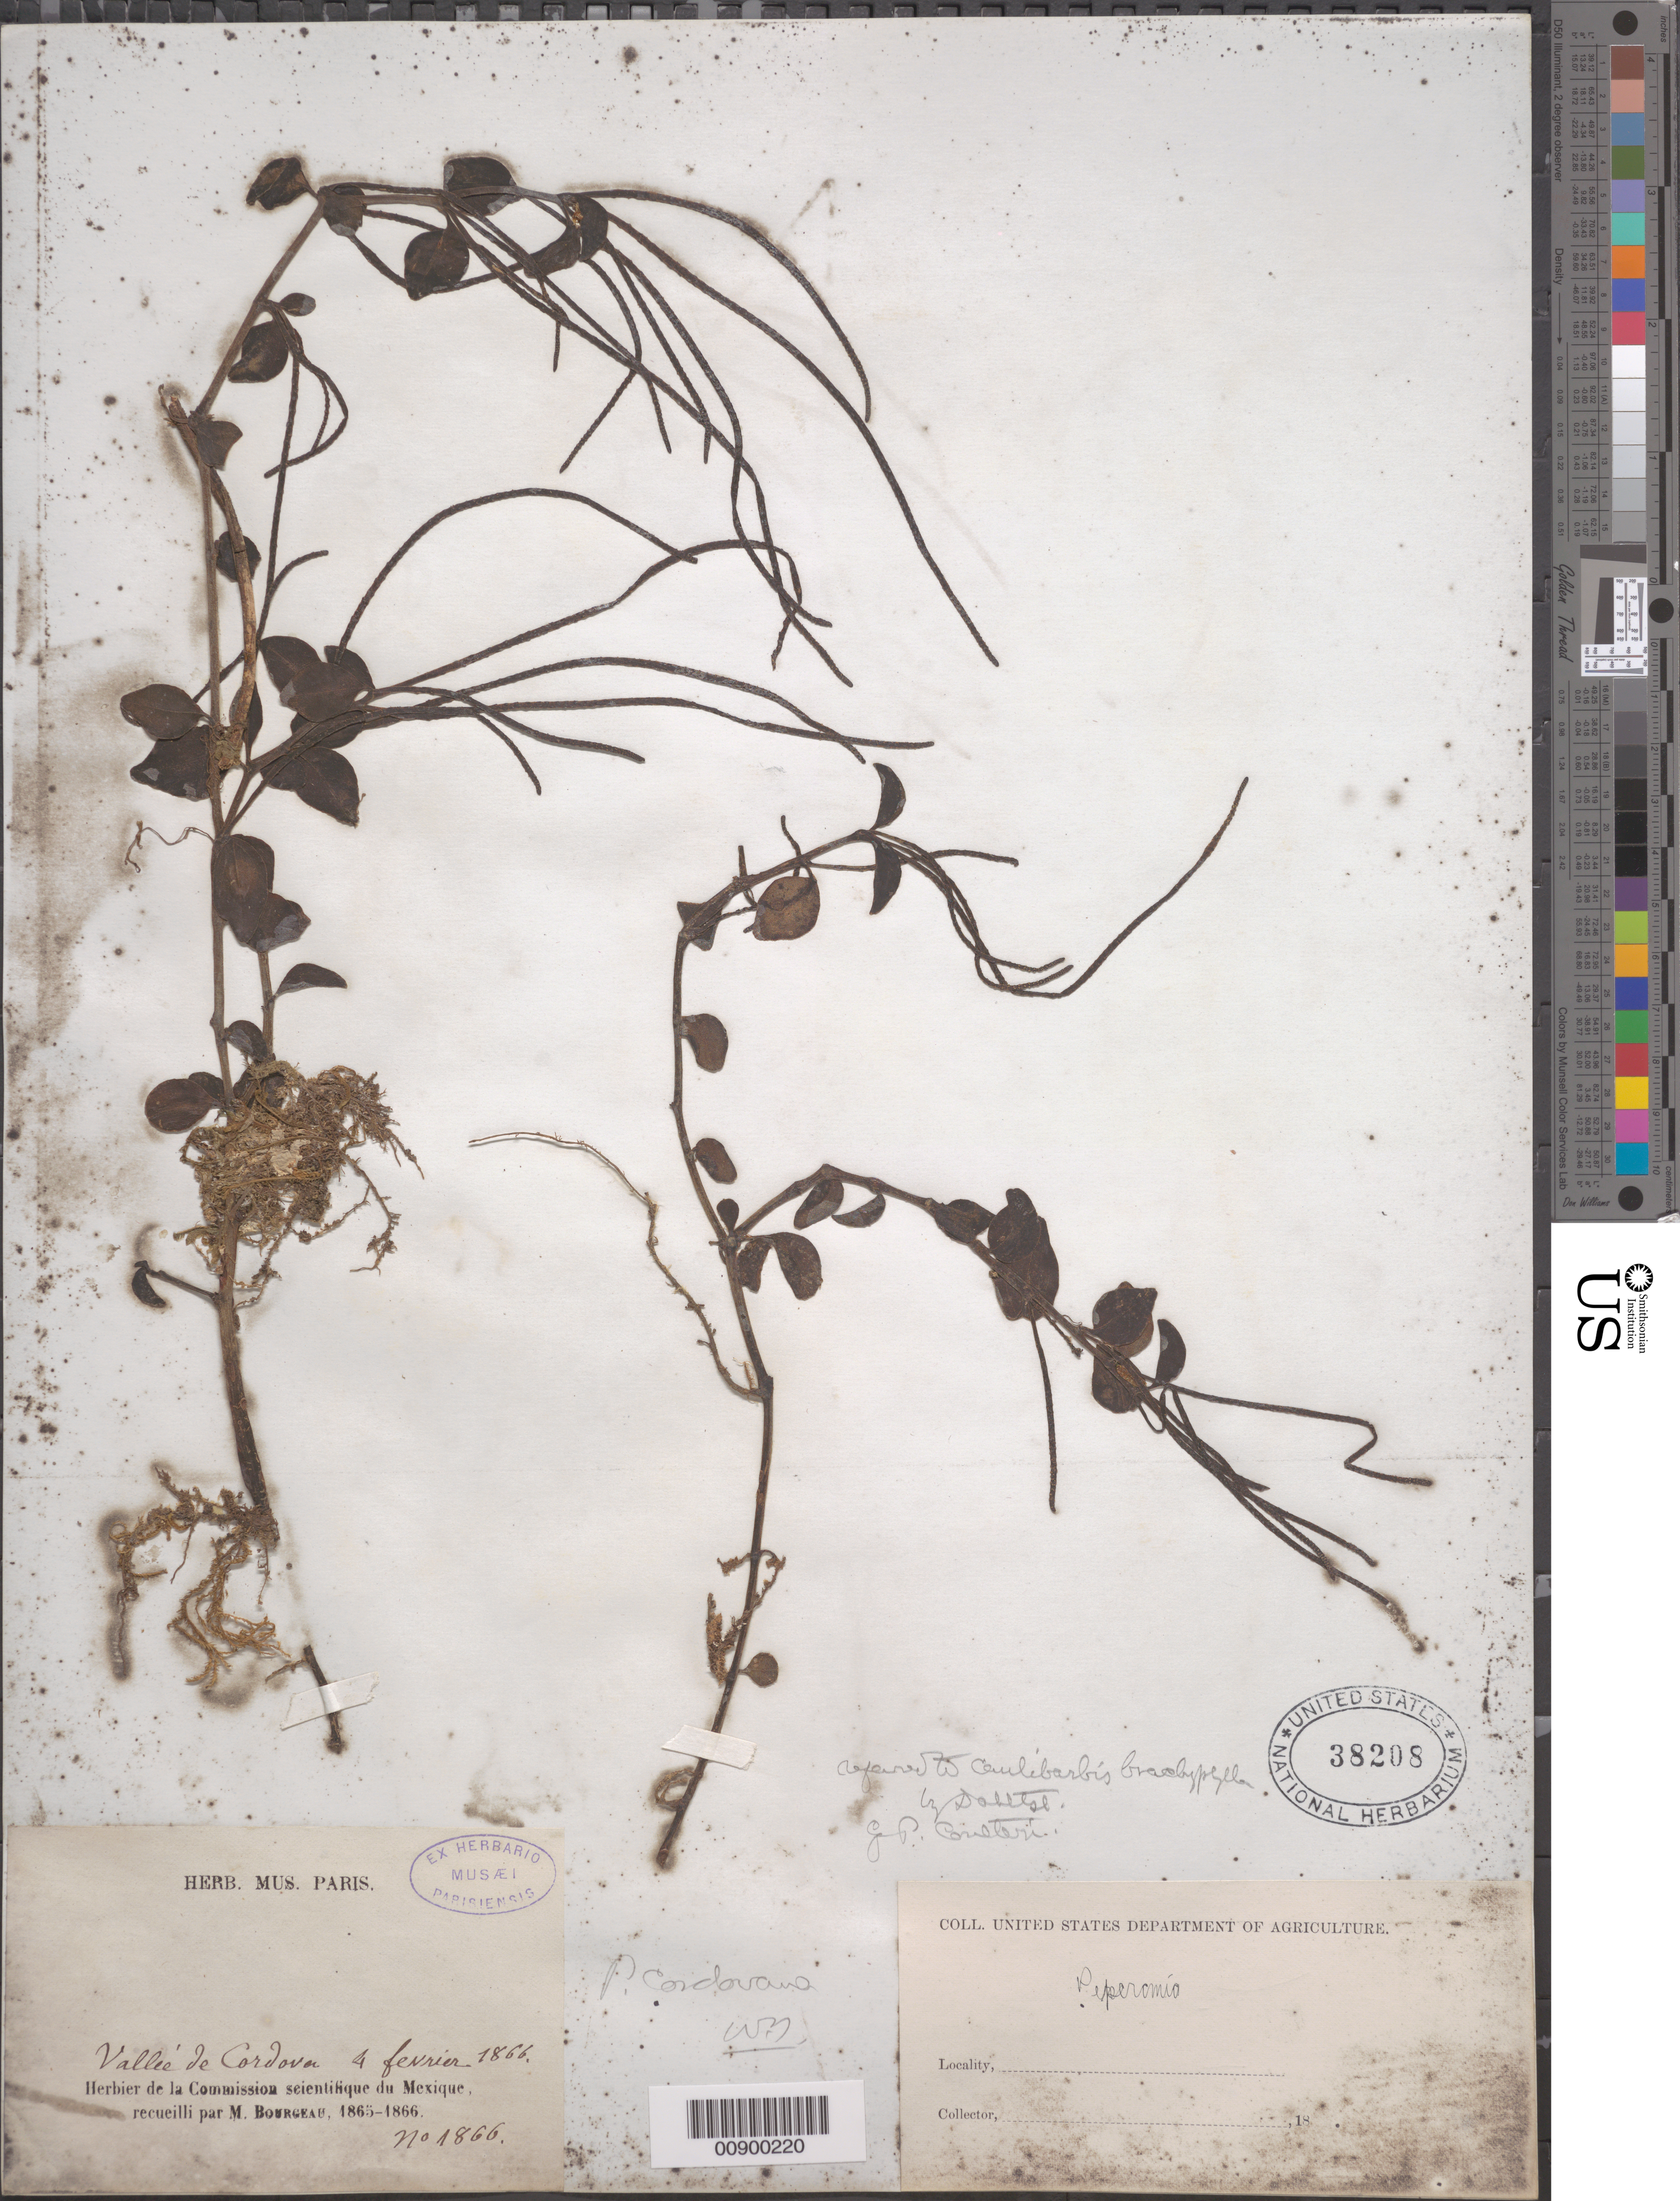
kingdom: Plantae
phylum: Tracheophyta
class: Magnoliopsida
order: Piperales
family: Piperaceae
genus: Peperomia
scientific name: Peperomia cordovana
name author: C. DC.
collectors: E. Bourgeau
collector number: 1866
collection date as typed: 04 Feb 1866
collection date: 1866-02-04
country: Mexico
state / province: Veracruz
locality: Valleé de Cordova, Veracruz.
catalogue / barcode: US 38208